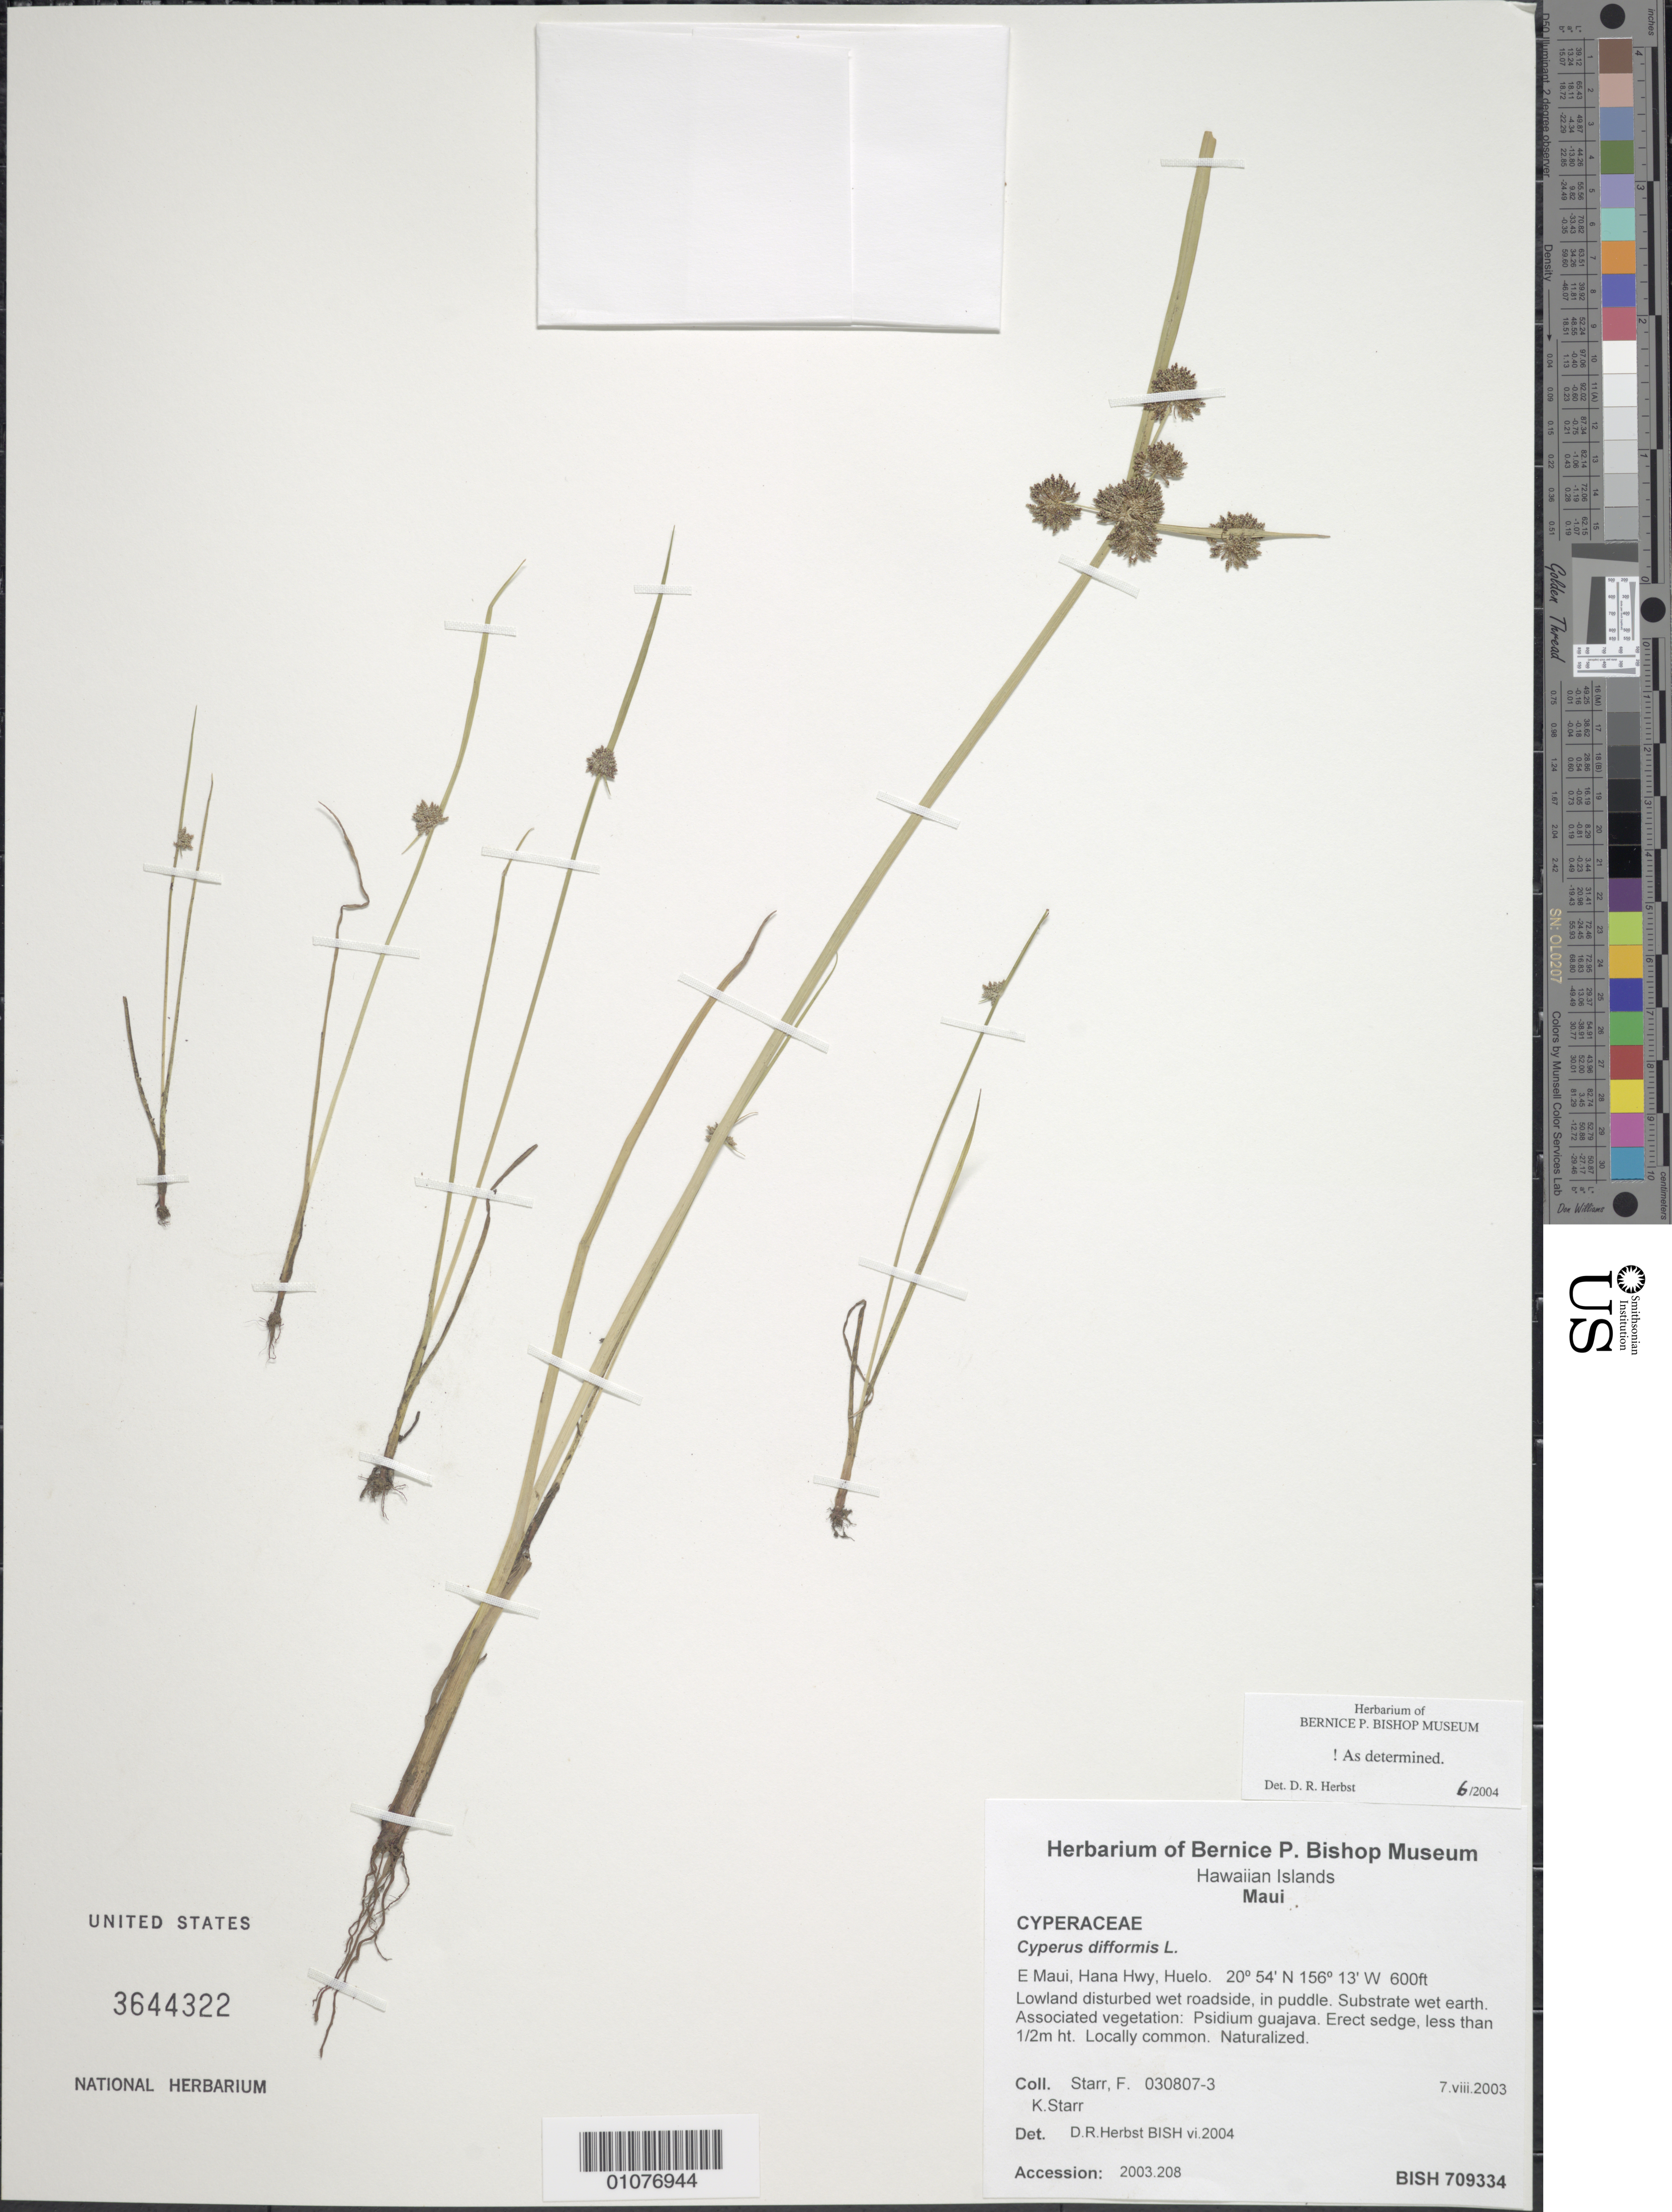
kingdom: Plantae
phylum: Tracheophyta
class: Liliopsida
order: Poales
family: Cyperaceae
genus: Cyperus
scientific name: Cyperus difformis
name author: L.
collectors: F. Starr & K. Starr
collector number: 030807-3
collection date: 2003-08-07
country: United States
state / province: Hawaii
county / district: Maui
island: Maui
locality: E Maui, Hana Hwy, Huelo. Lowland disturbed wet roadside, in puddle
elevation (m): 183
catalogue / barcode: US 3644322